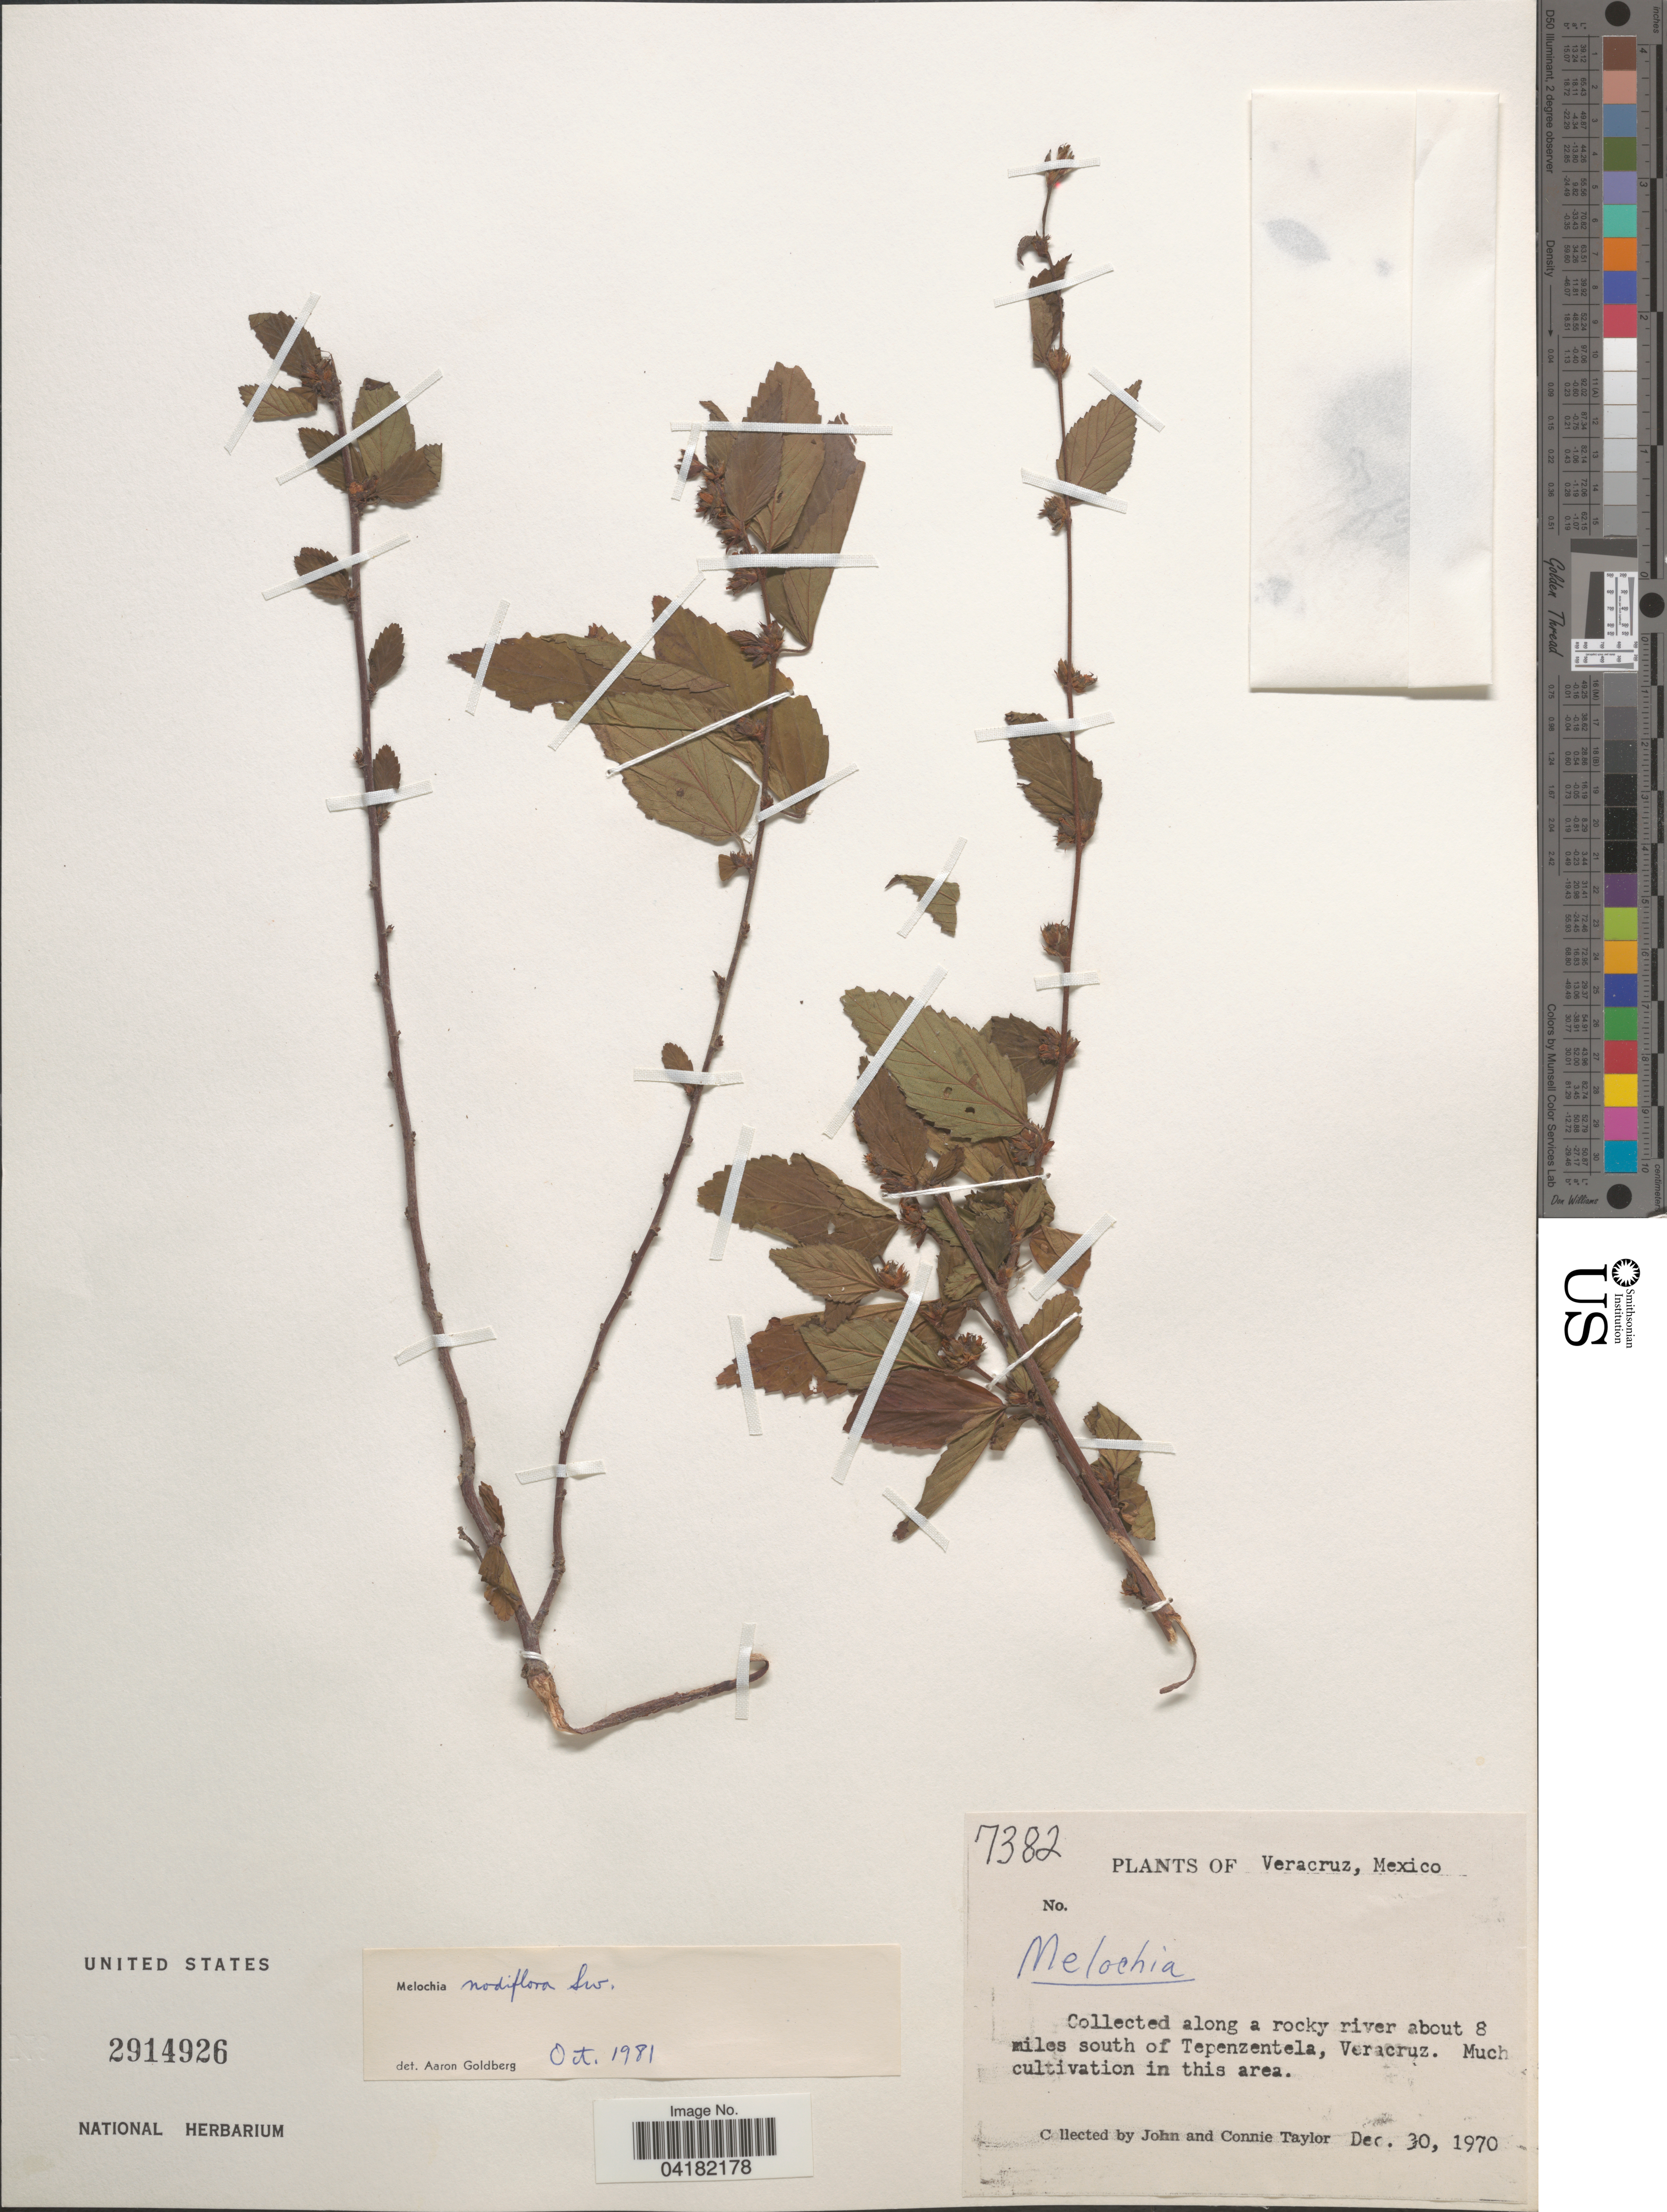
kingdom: Plantae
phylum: Tracheophyta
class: Magnoliopsida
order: Malvales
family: Malvaceae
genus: Melochia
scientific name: Melochia nodiflora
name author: Sw.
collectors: J. Taylor & C. Taylor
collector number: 7382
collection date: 1970-12-30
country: Mexico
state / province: Veracruz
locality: Veracruz. Along a rocky river about 8 miles south of Tepenzentela.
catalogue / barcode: US 2914926